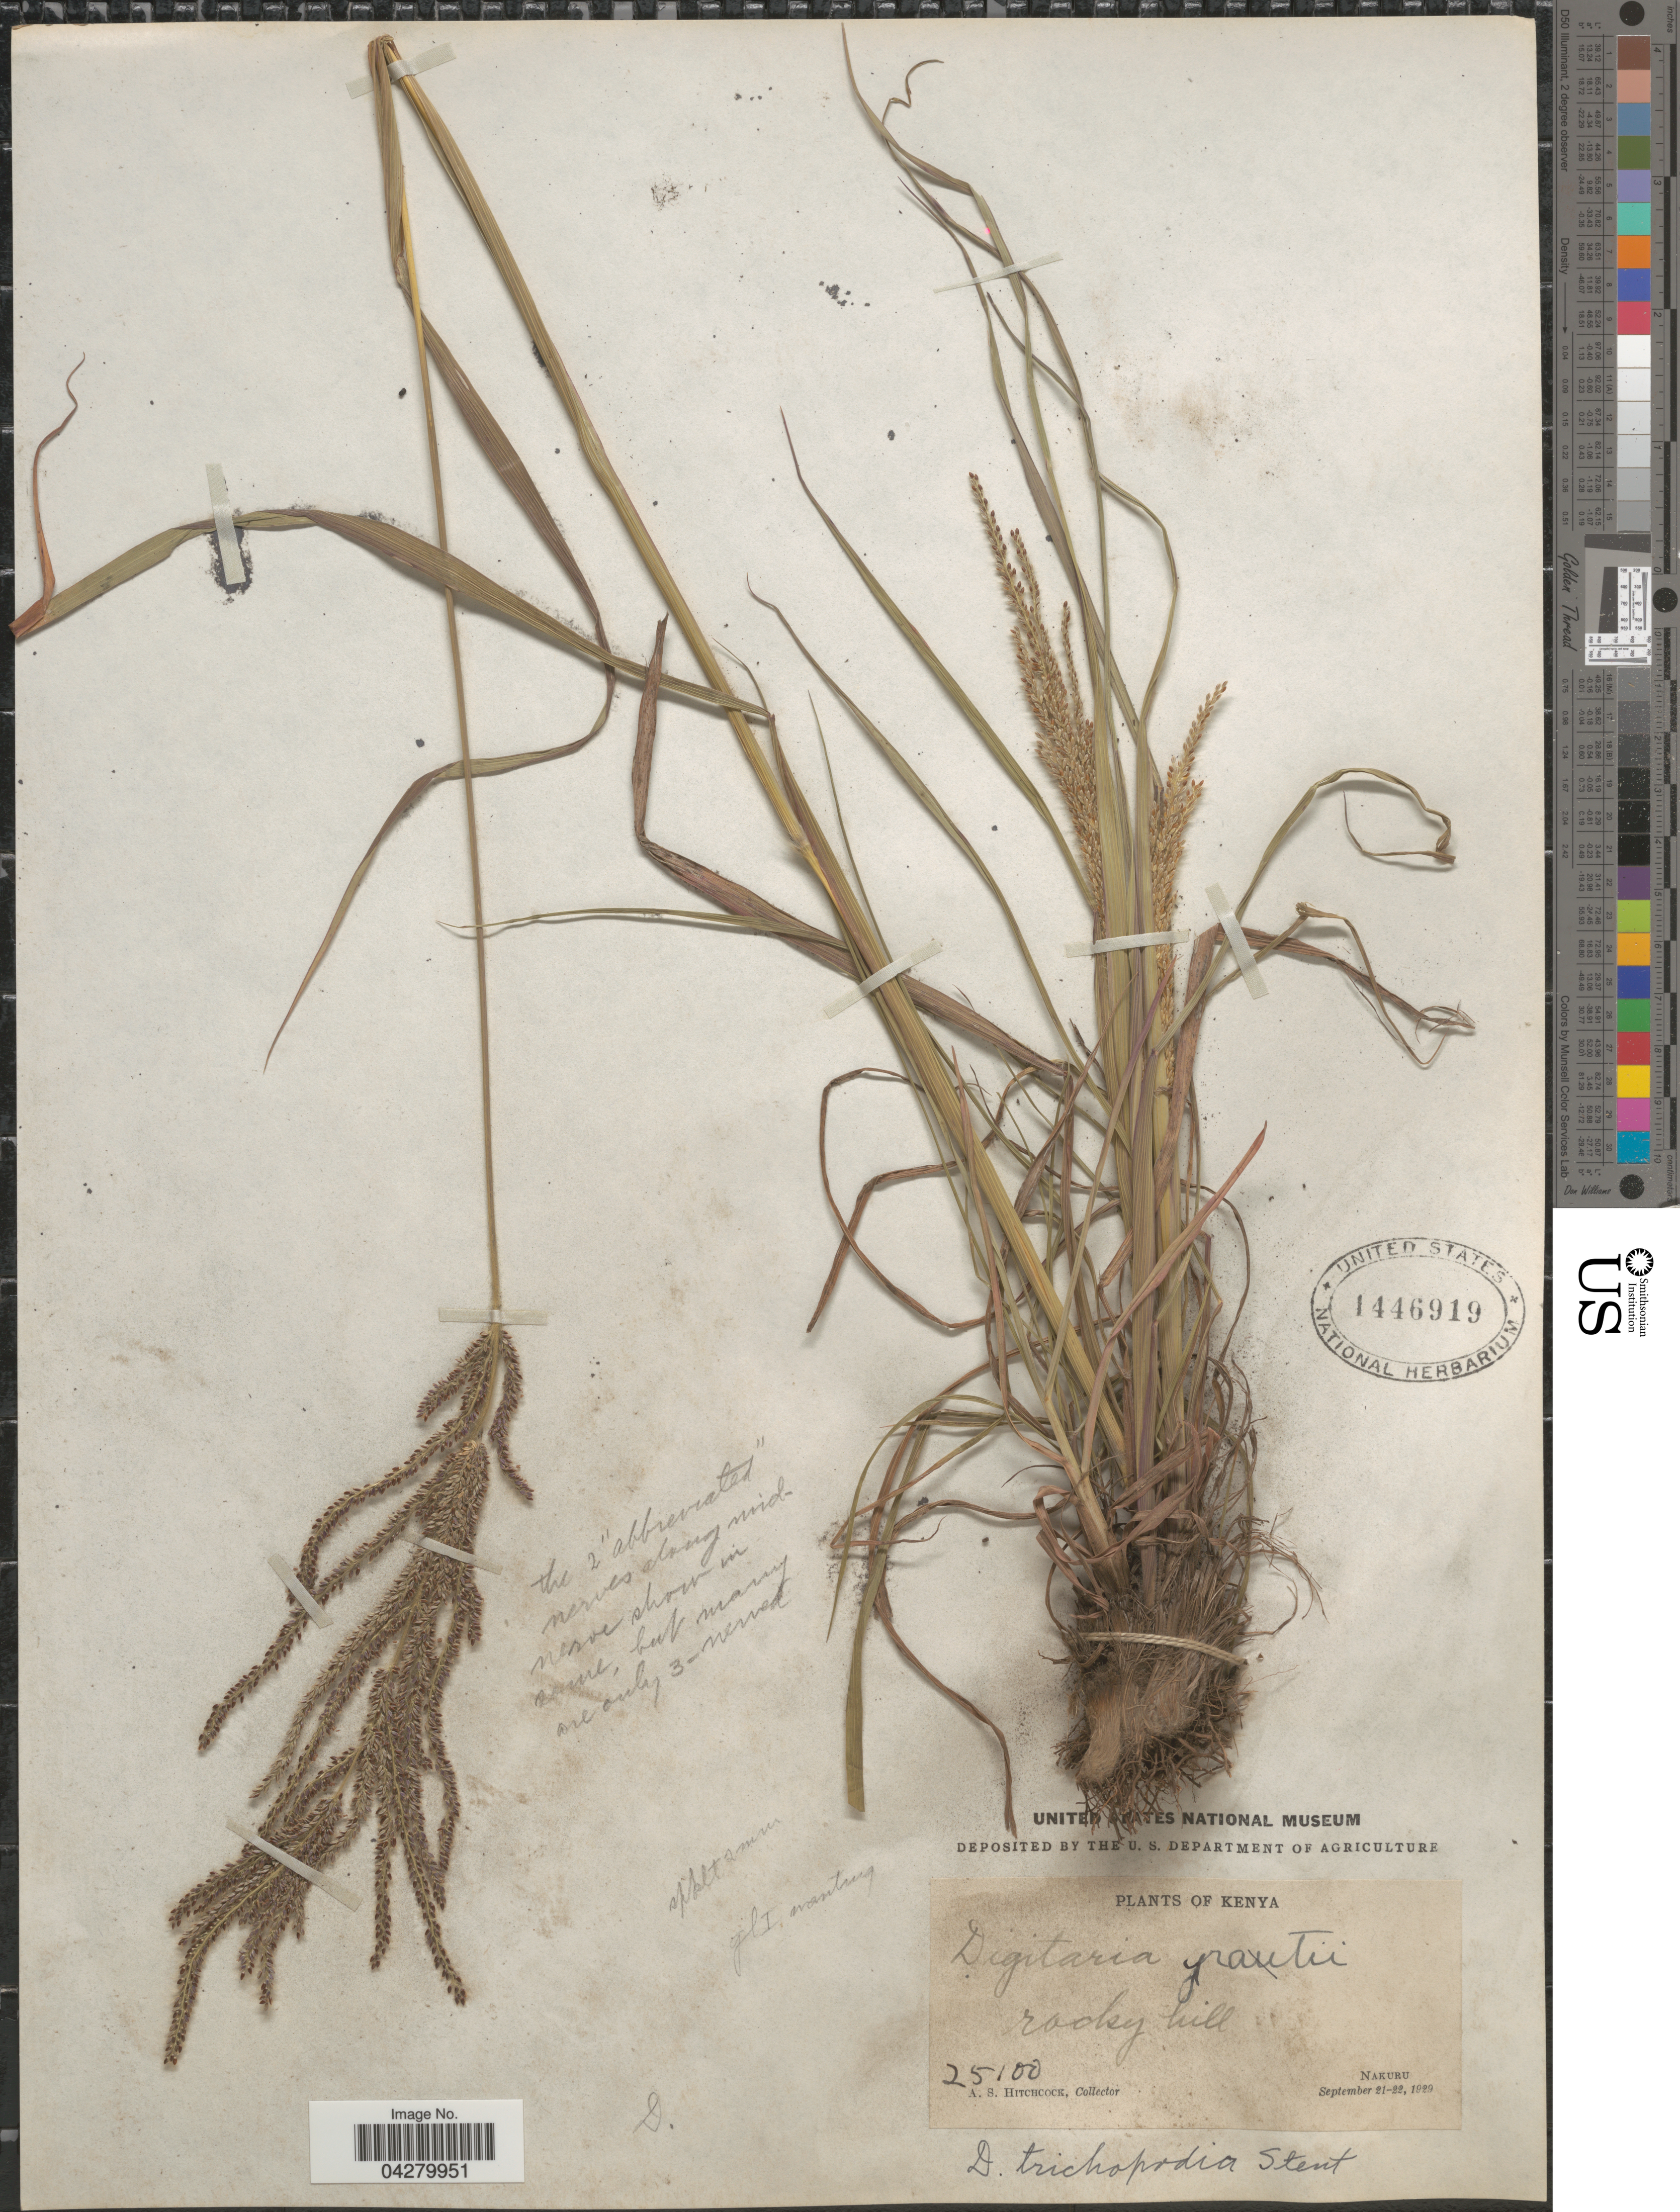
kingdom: Plantae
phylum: Tracheophyta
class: Liliopsida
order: Poales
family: Poaceae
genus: Digitaria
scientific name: Digitaria diagonalis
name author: (Nees) Stapf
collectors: A. S. Hitchcock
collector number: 25100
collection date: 1929-09-21/1929-09-22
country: Kenya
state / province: Nakuru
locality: Rocky hill.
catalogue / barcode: US 1446919